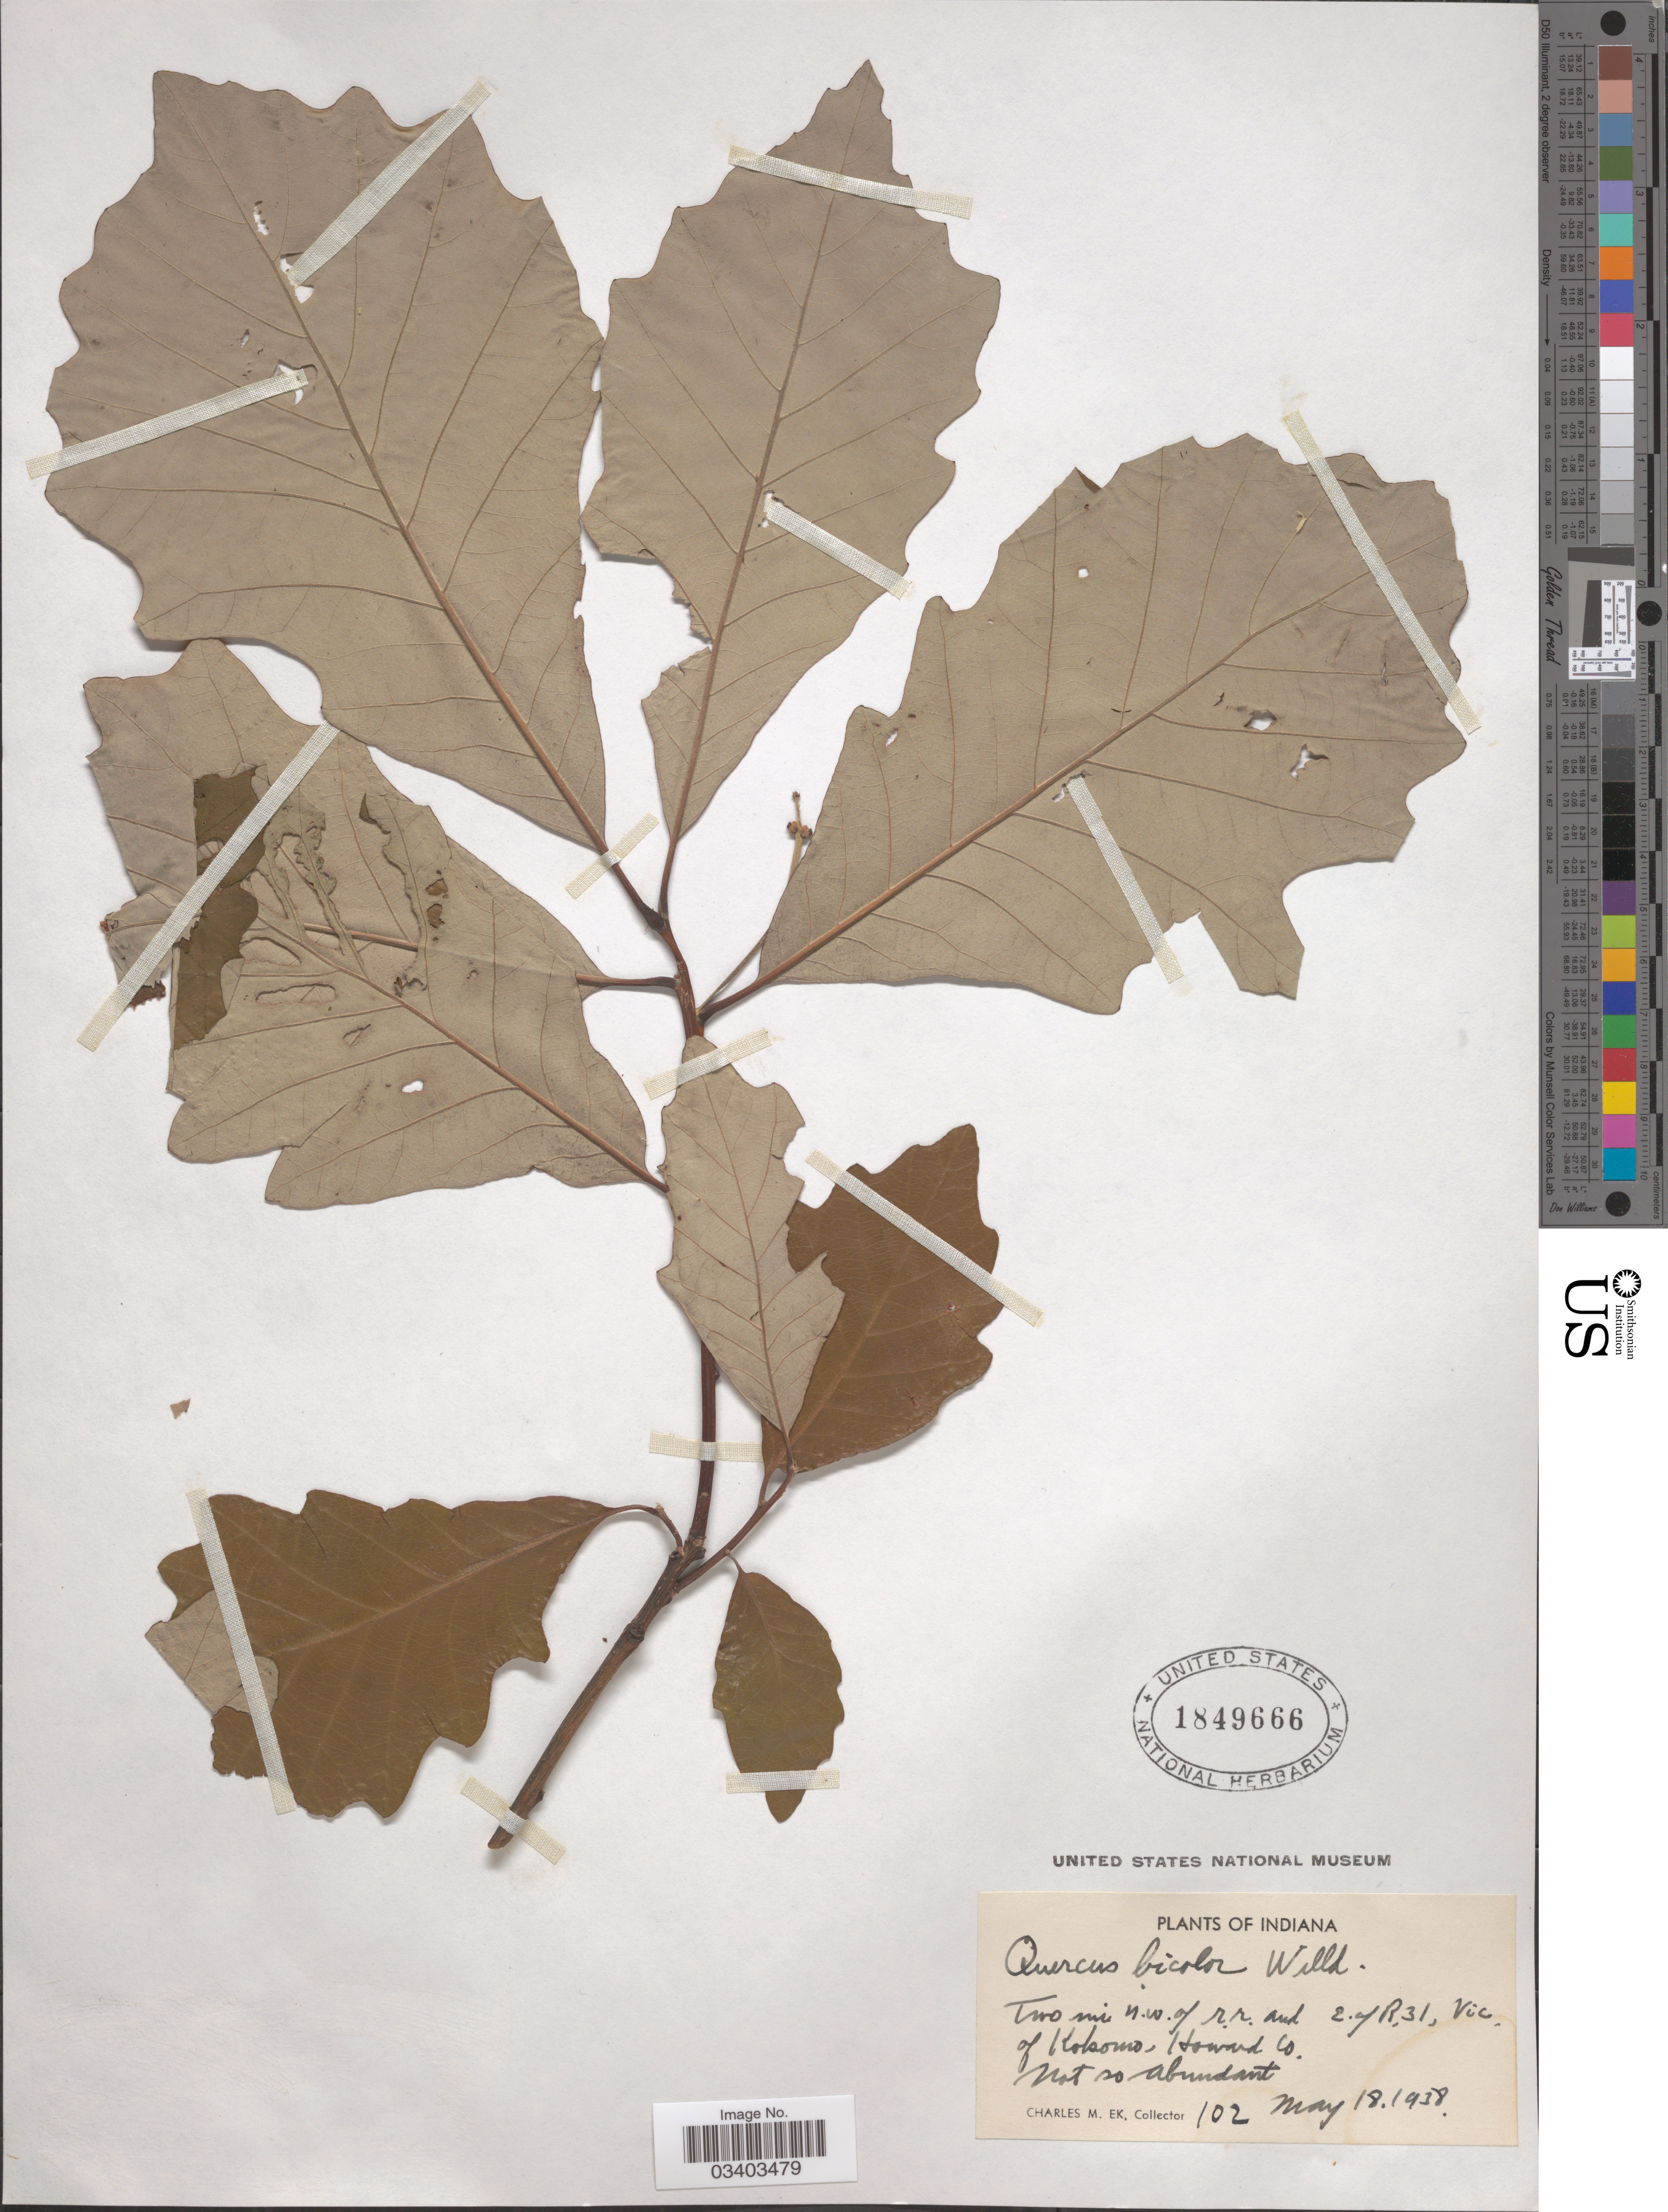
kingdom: Plantae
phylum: Tracheophyta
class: Magnoliopsida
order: Fagales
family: Fagaceae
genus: Quercus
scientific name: Quercus bicolor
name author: Willd.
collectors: C. Ek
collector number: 102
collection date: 1938-05-18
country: United States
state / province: Indiana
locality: Two mi n.w. of r.r. and E of R.31, Vic. of Kokomo, Howard Co.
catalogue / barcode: US 1849666